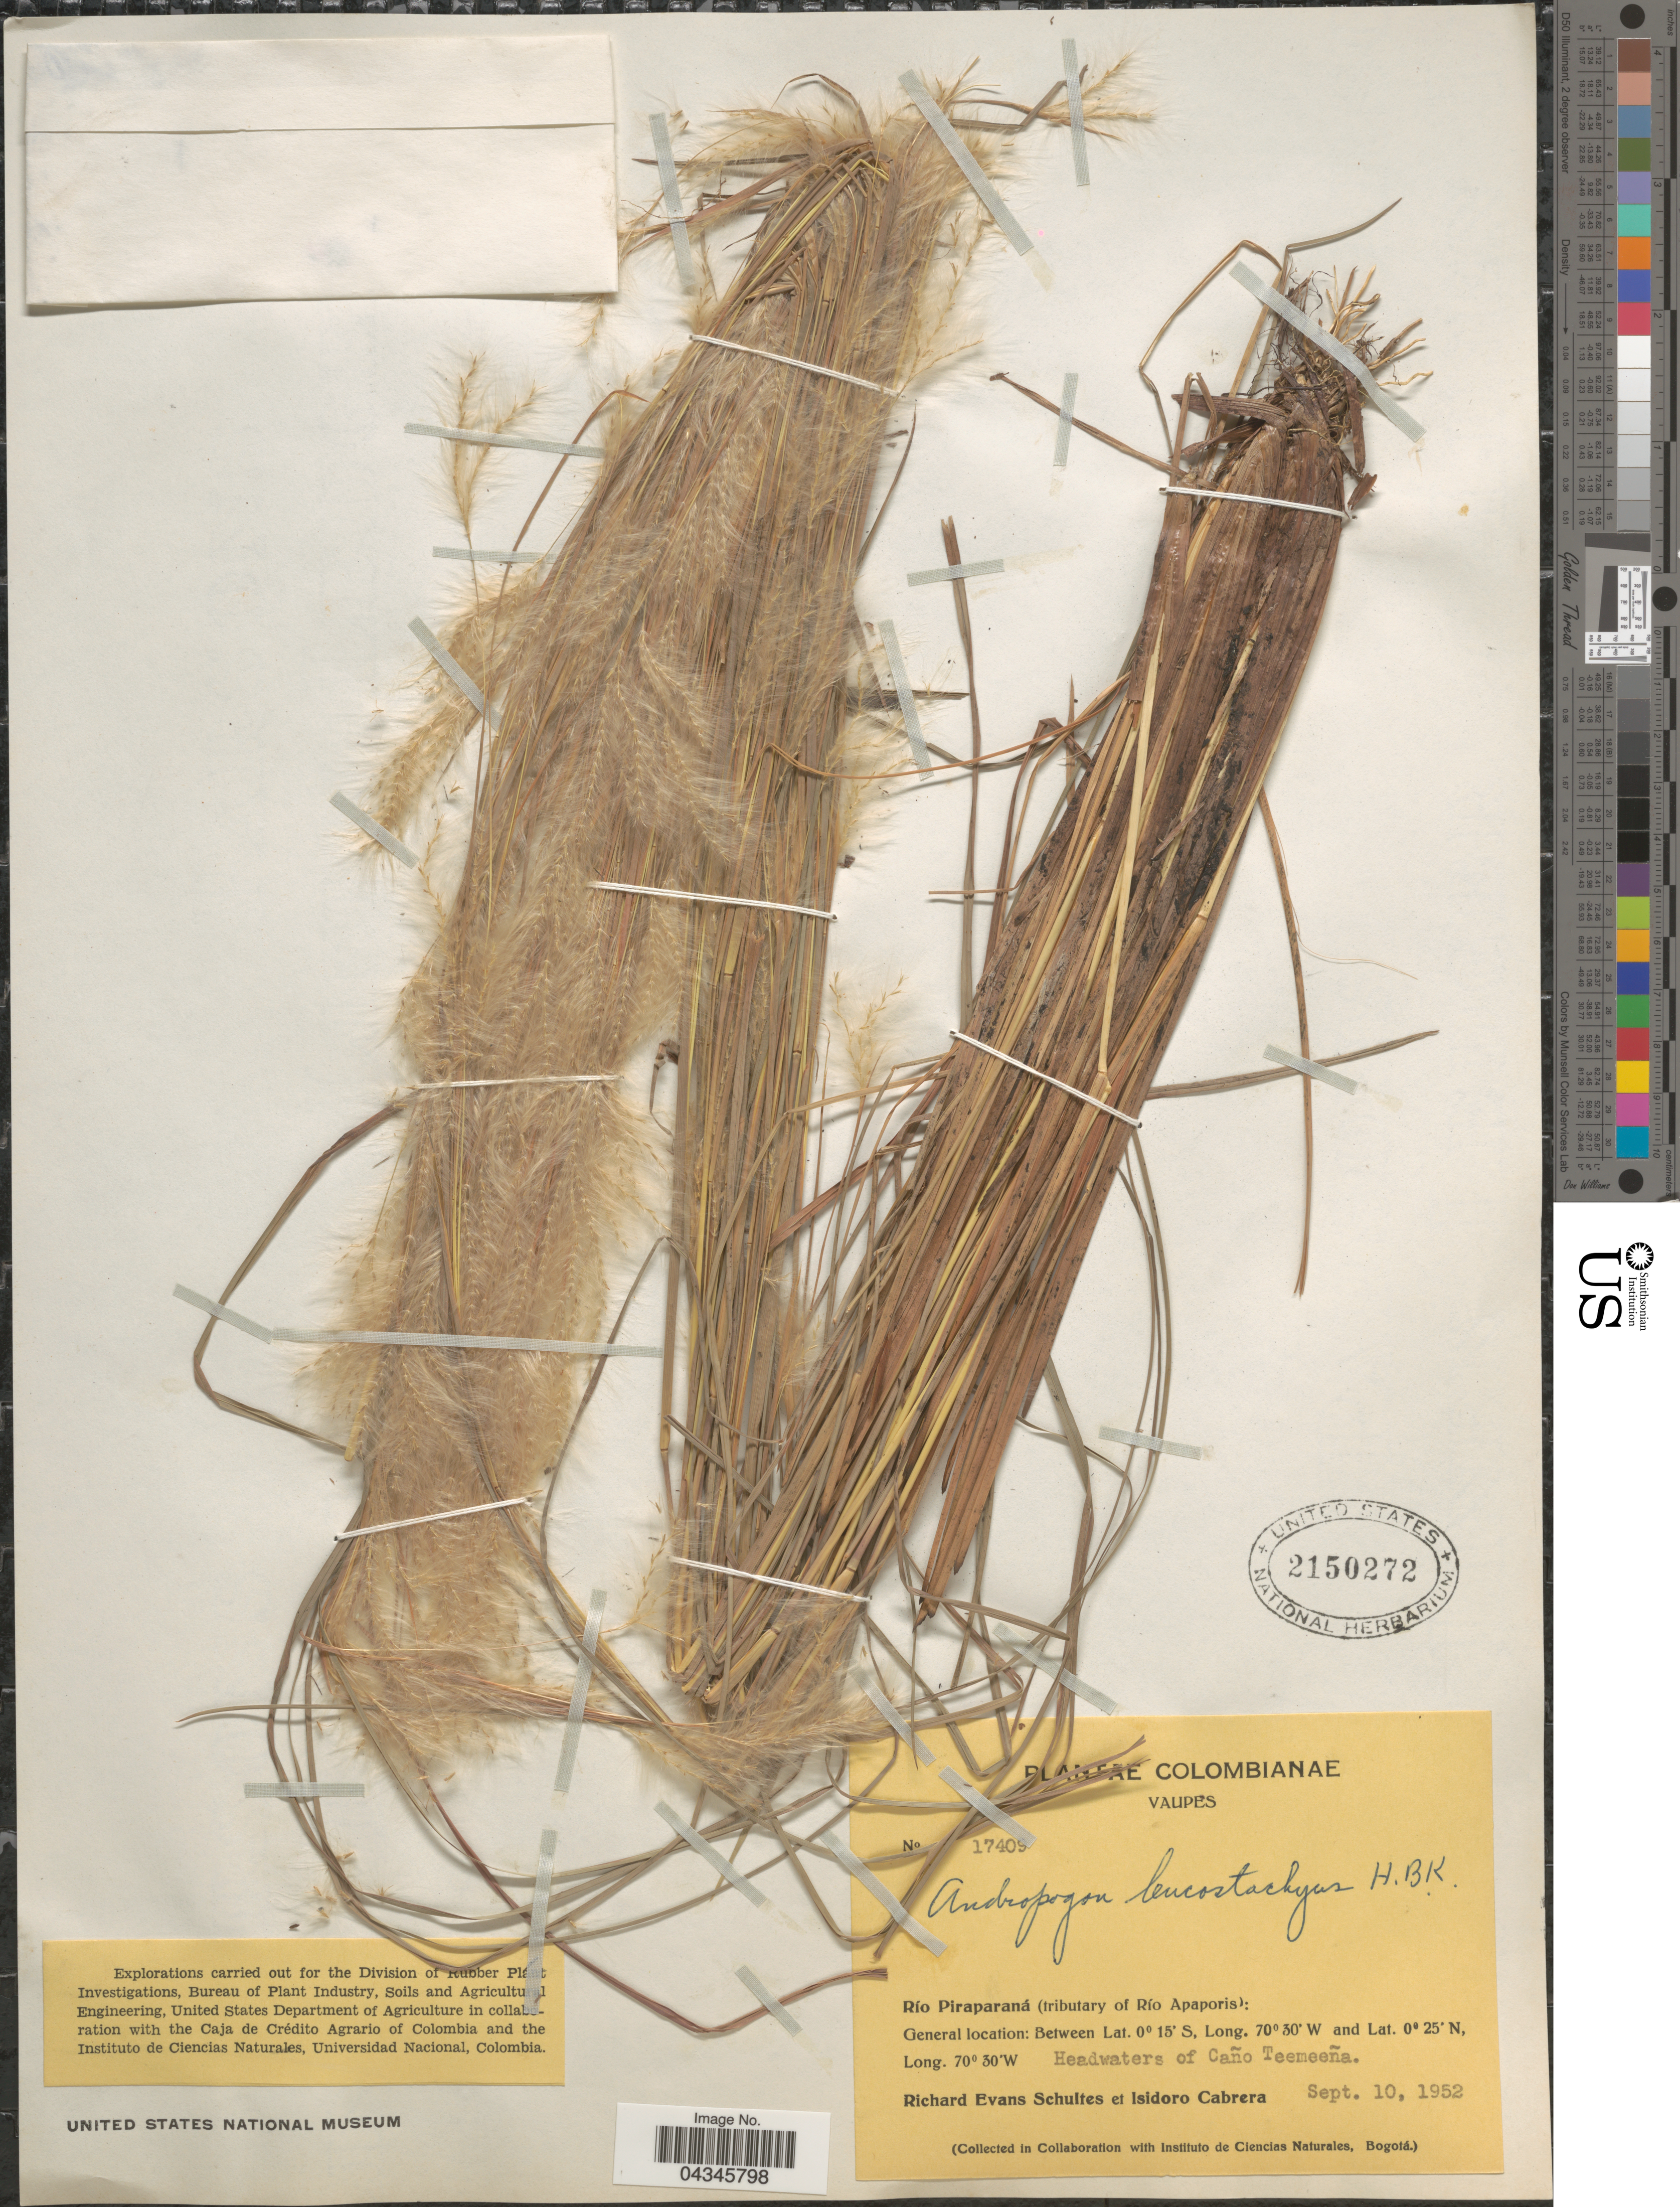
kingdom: Plantae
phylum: Tracheophyta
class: Liliopsida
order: Poales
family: Poaceae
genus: Andropogon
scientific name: Andropogon leucostachyus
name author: Kunth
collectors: R. E. Schultes & I. Cabrera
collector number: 17409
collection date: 1952-09-10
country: Colombia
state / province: Vaupés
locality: Río Piraparaná (tributary of Río Apaporis): General location: Headwaters of Caño Teemeeña.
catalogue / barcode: US 2150272